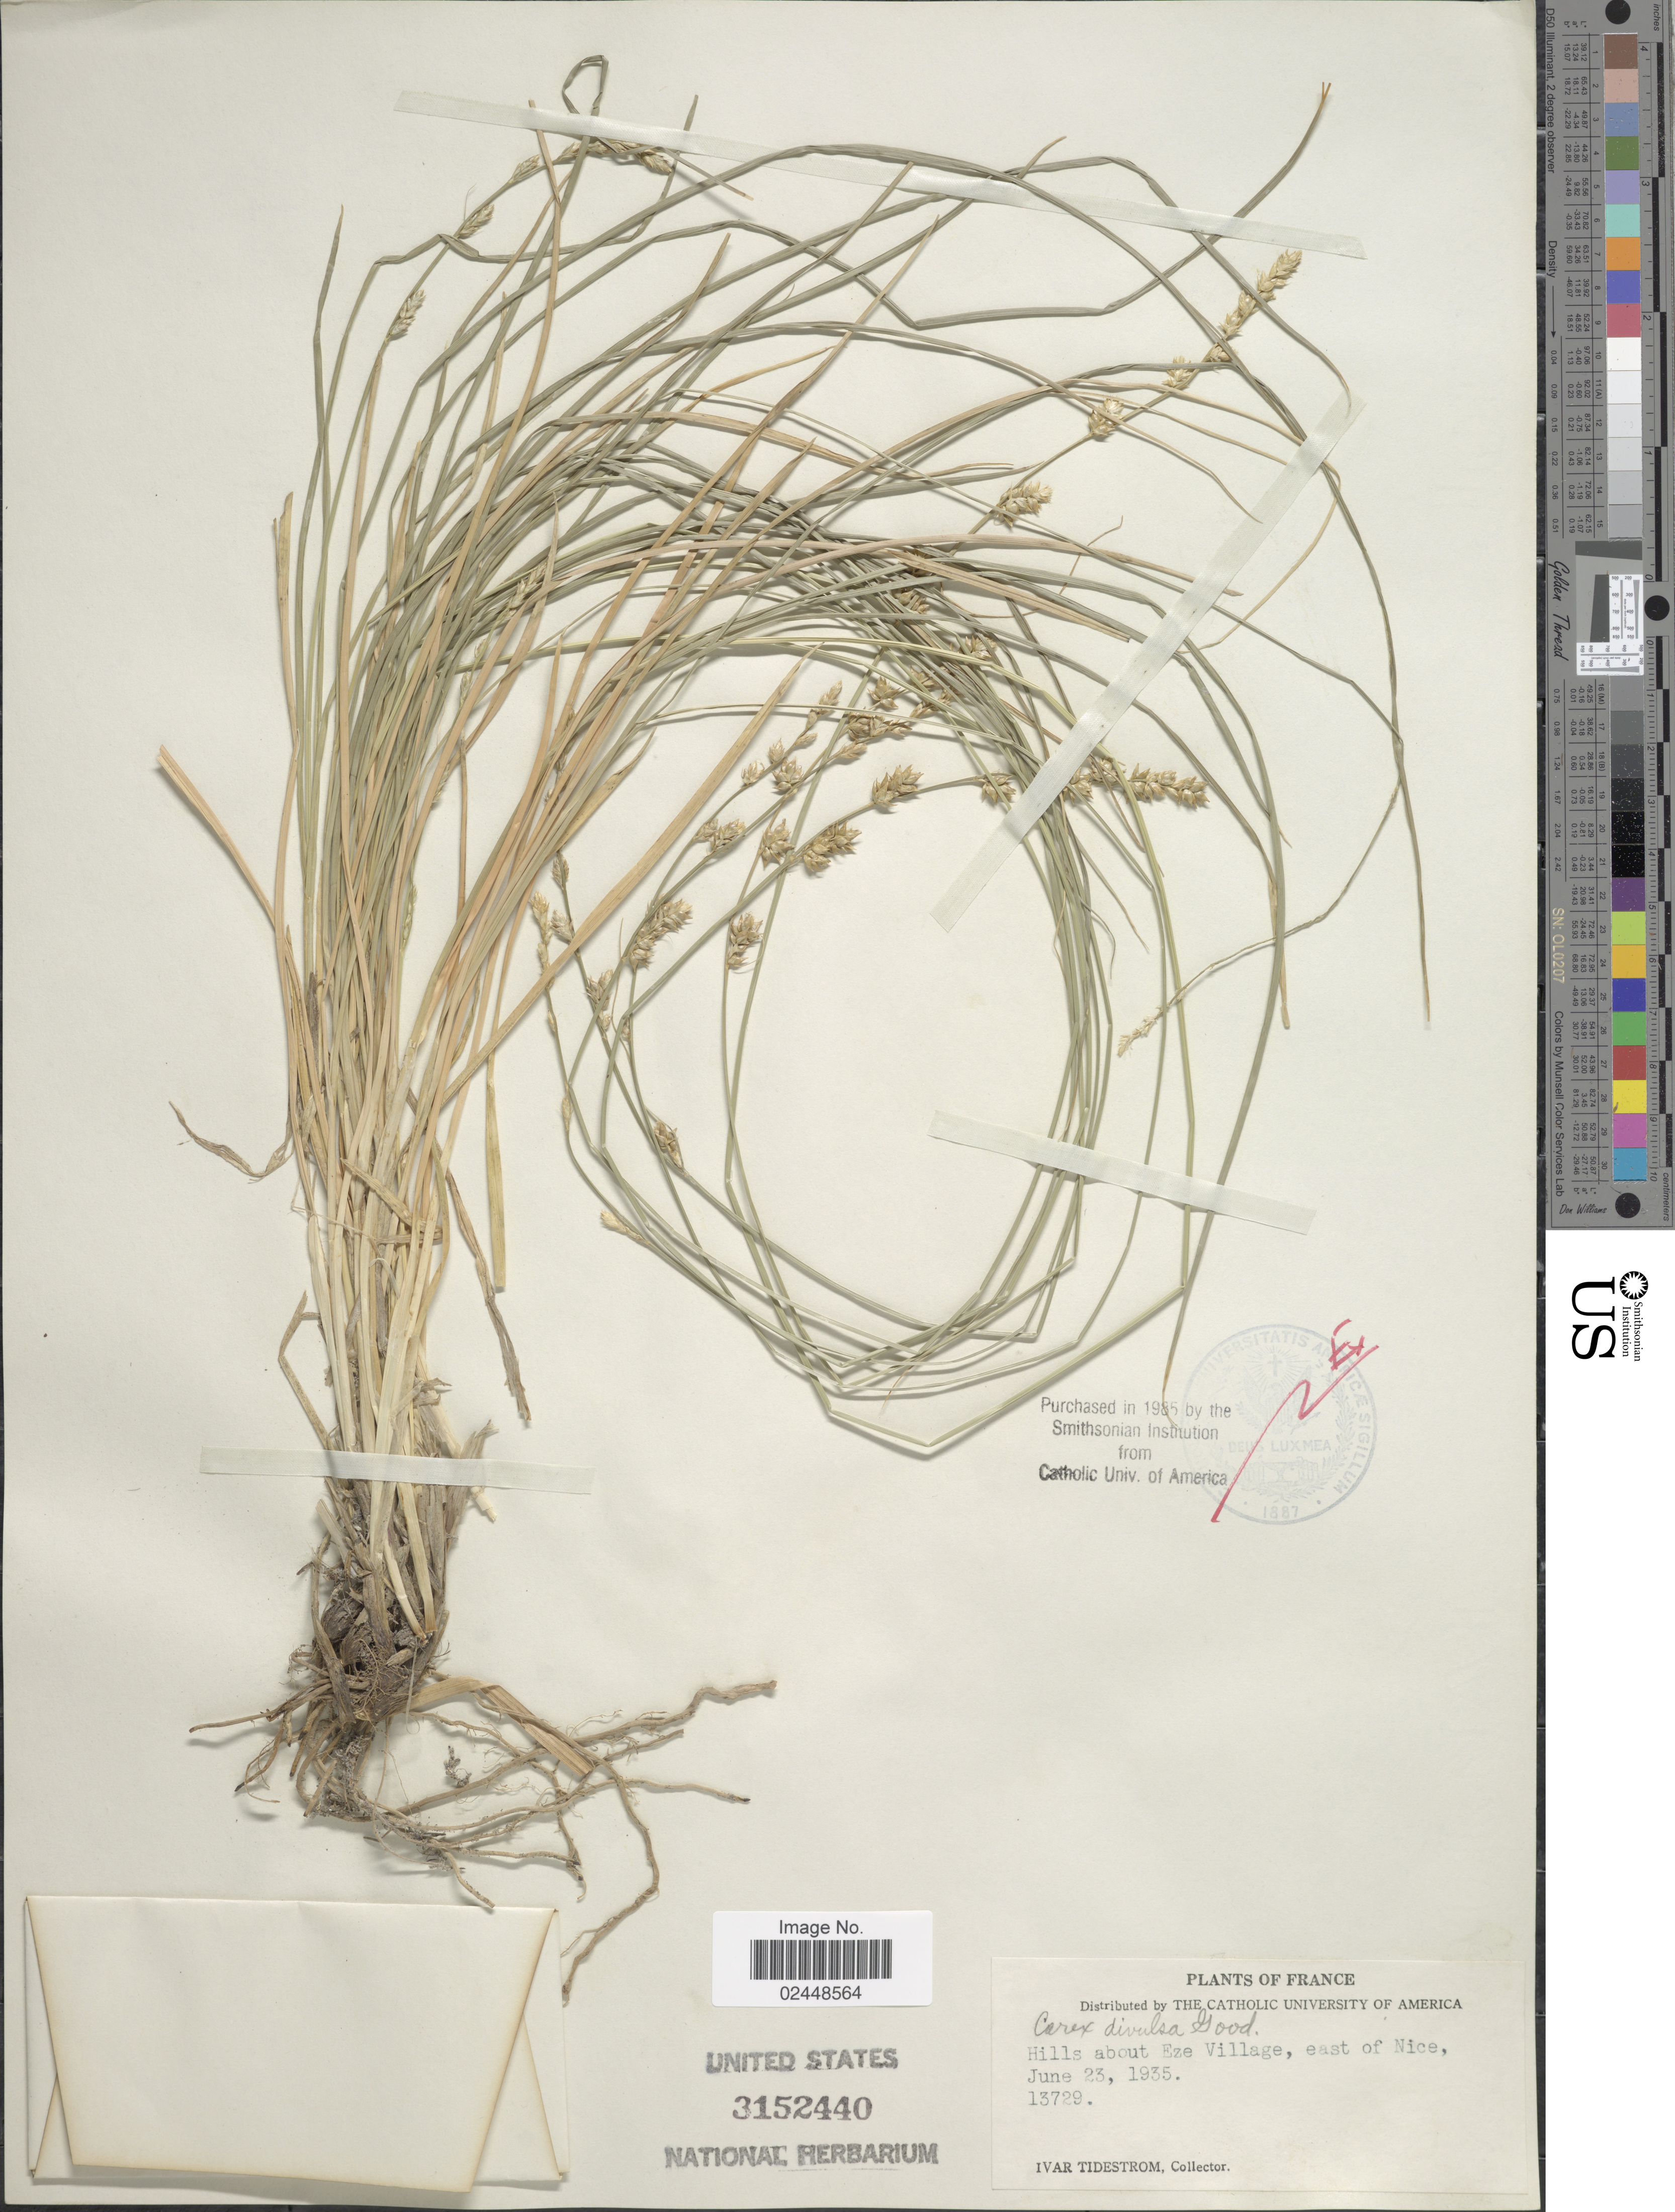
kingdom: Plantae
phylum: Tracheophyta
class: Liliopsida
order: Poales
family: Cyperaceae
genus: Carex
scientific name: Carex divulsa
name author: Stokes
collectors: I. F. Tidestrom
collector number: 13729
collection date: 1935-06-23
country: France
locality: Hills about Eze Village, east of Nice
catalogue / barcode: US 3152440